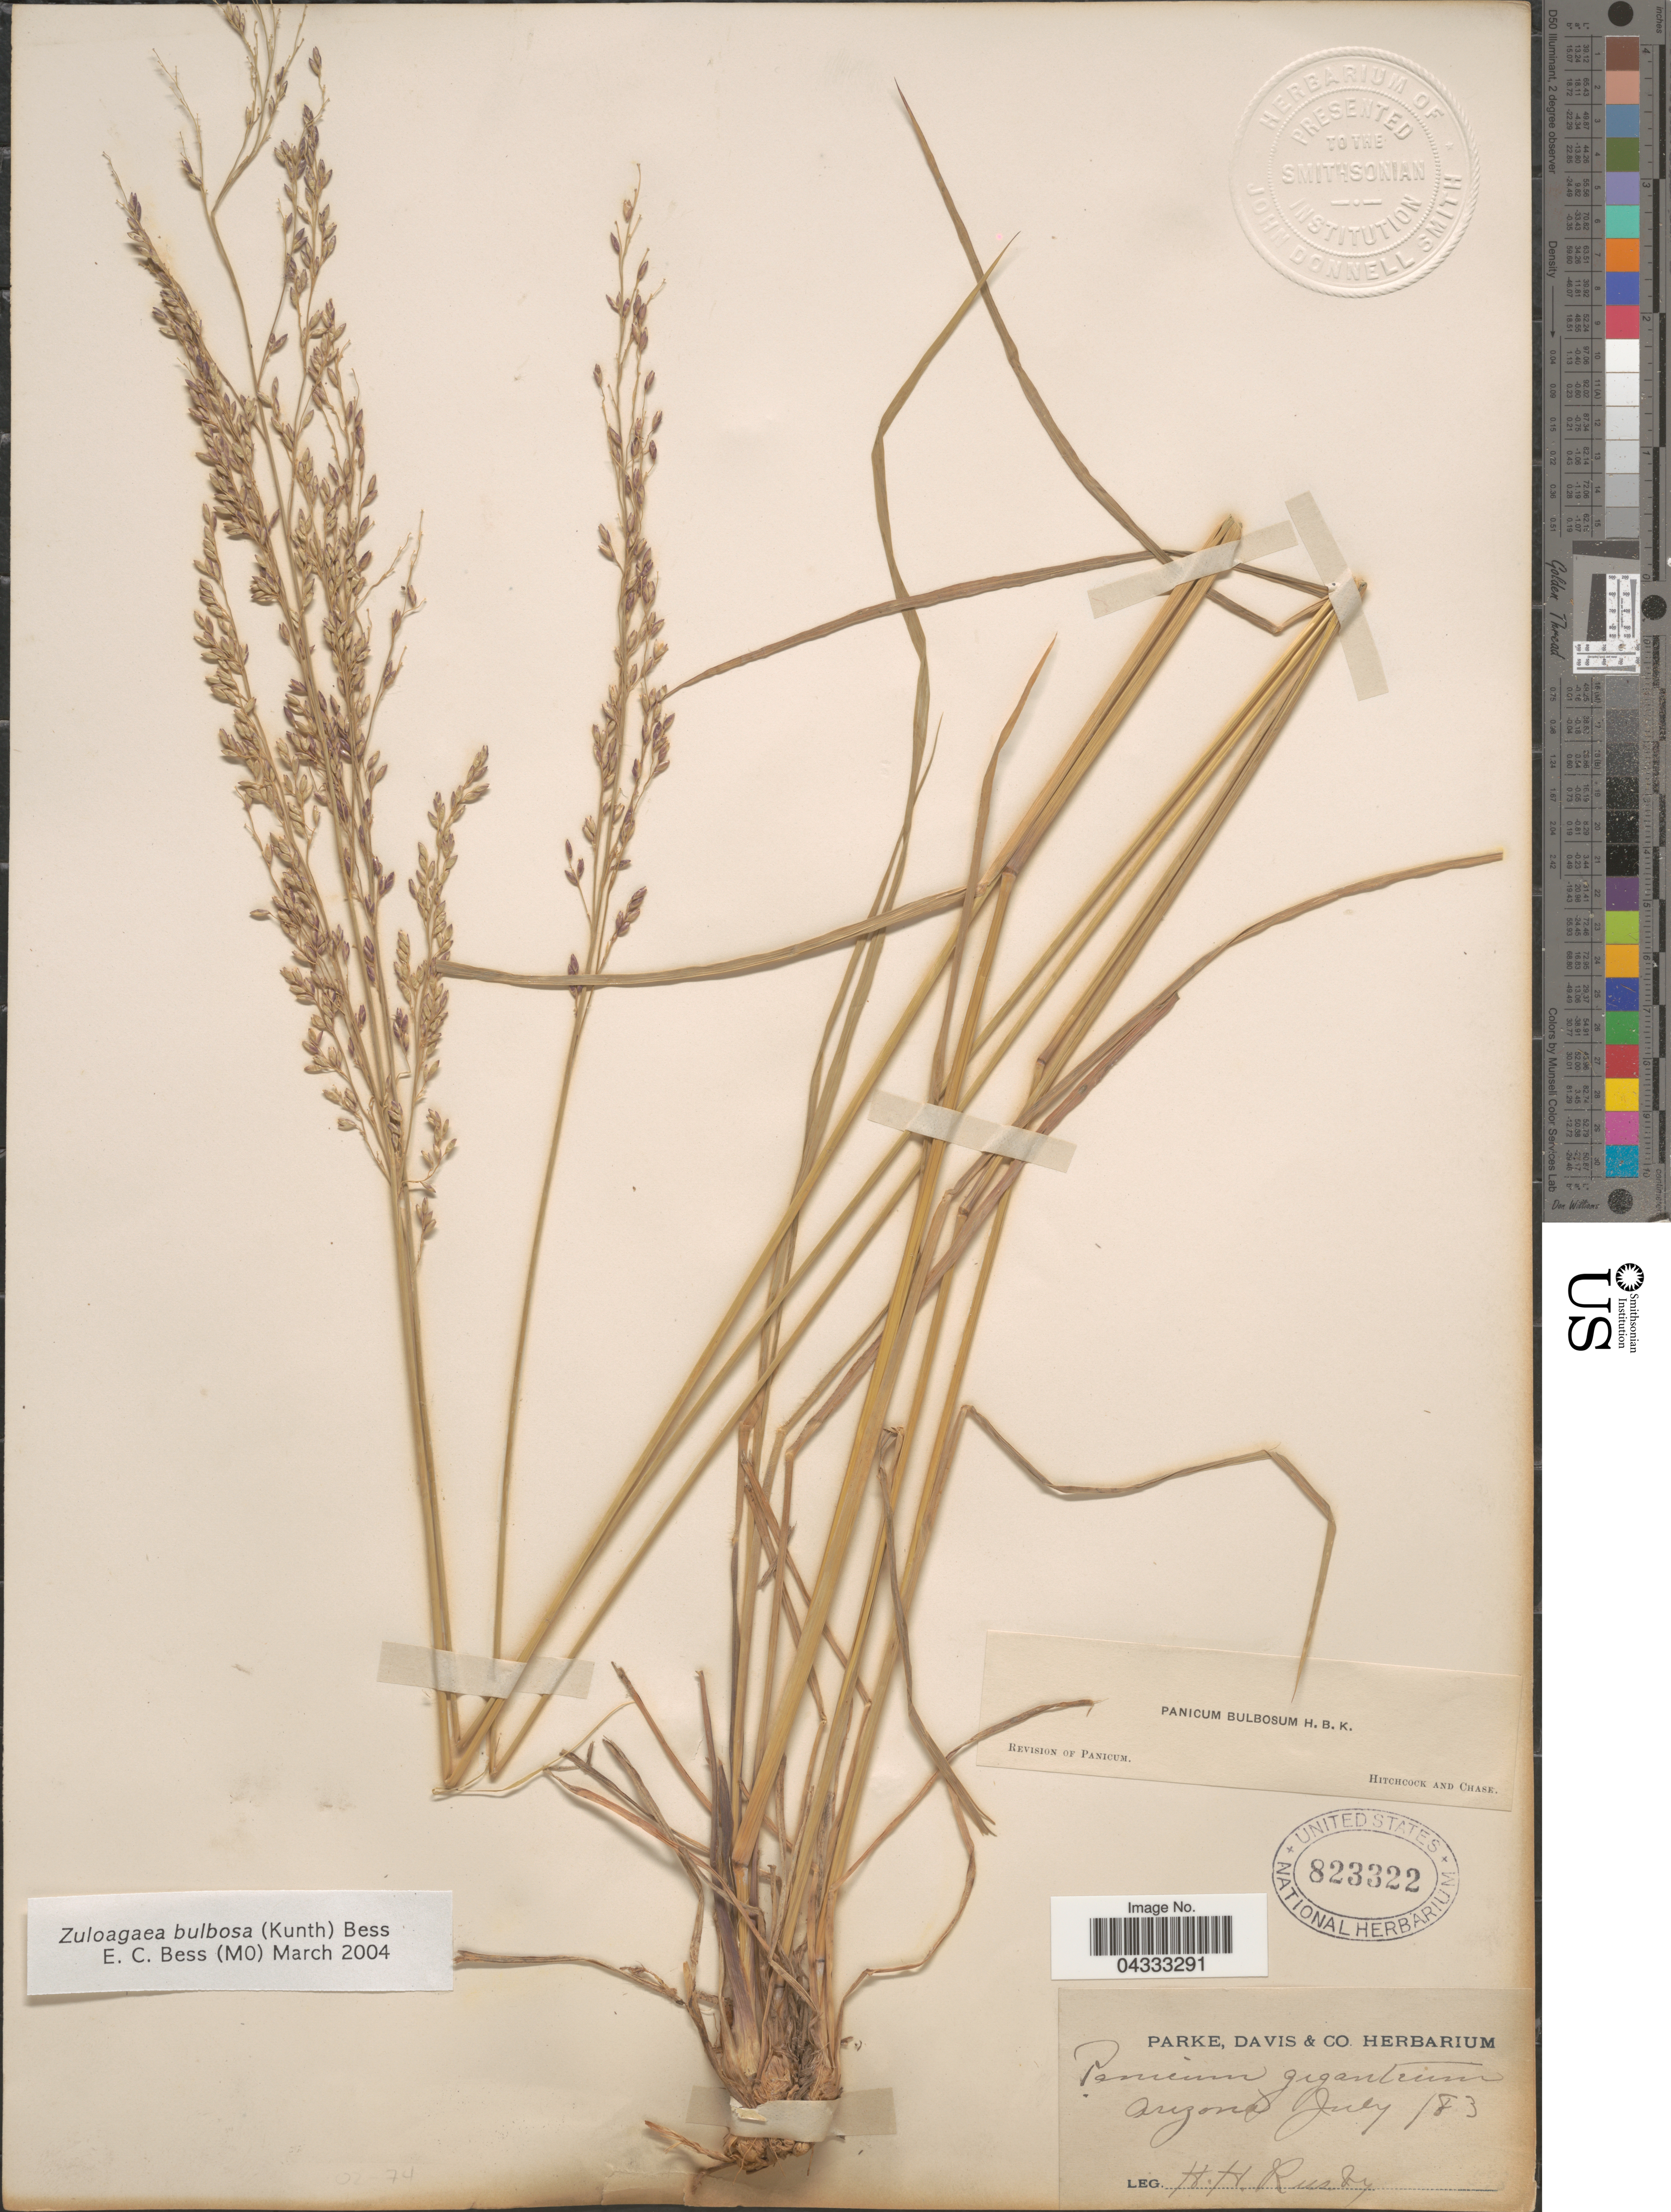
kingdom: Plantae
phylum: Tracheophyta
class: Liliopsida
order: Poales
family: Poaceae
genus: Zuloagaea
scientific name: Zuloagaea bulbosa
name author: (Kunth) E. Bess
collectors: H. H. Rusby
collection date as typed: Transcribed d/m/y: /7/83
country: United States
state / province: Arizona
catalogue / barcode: US 823322